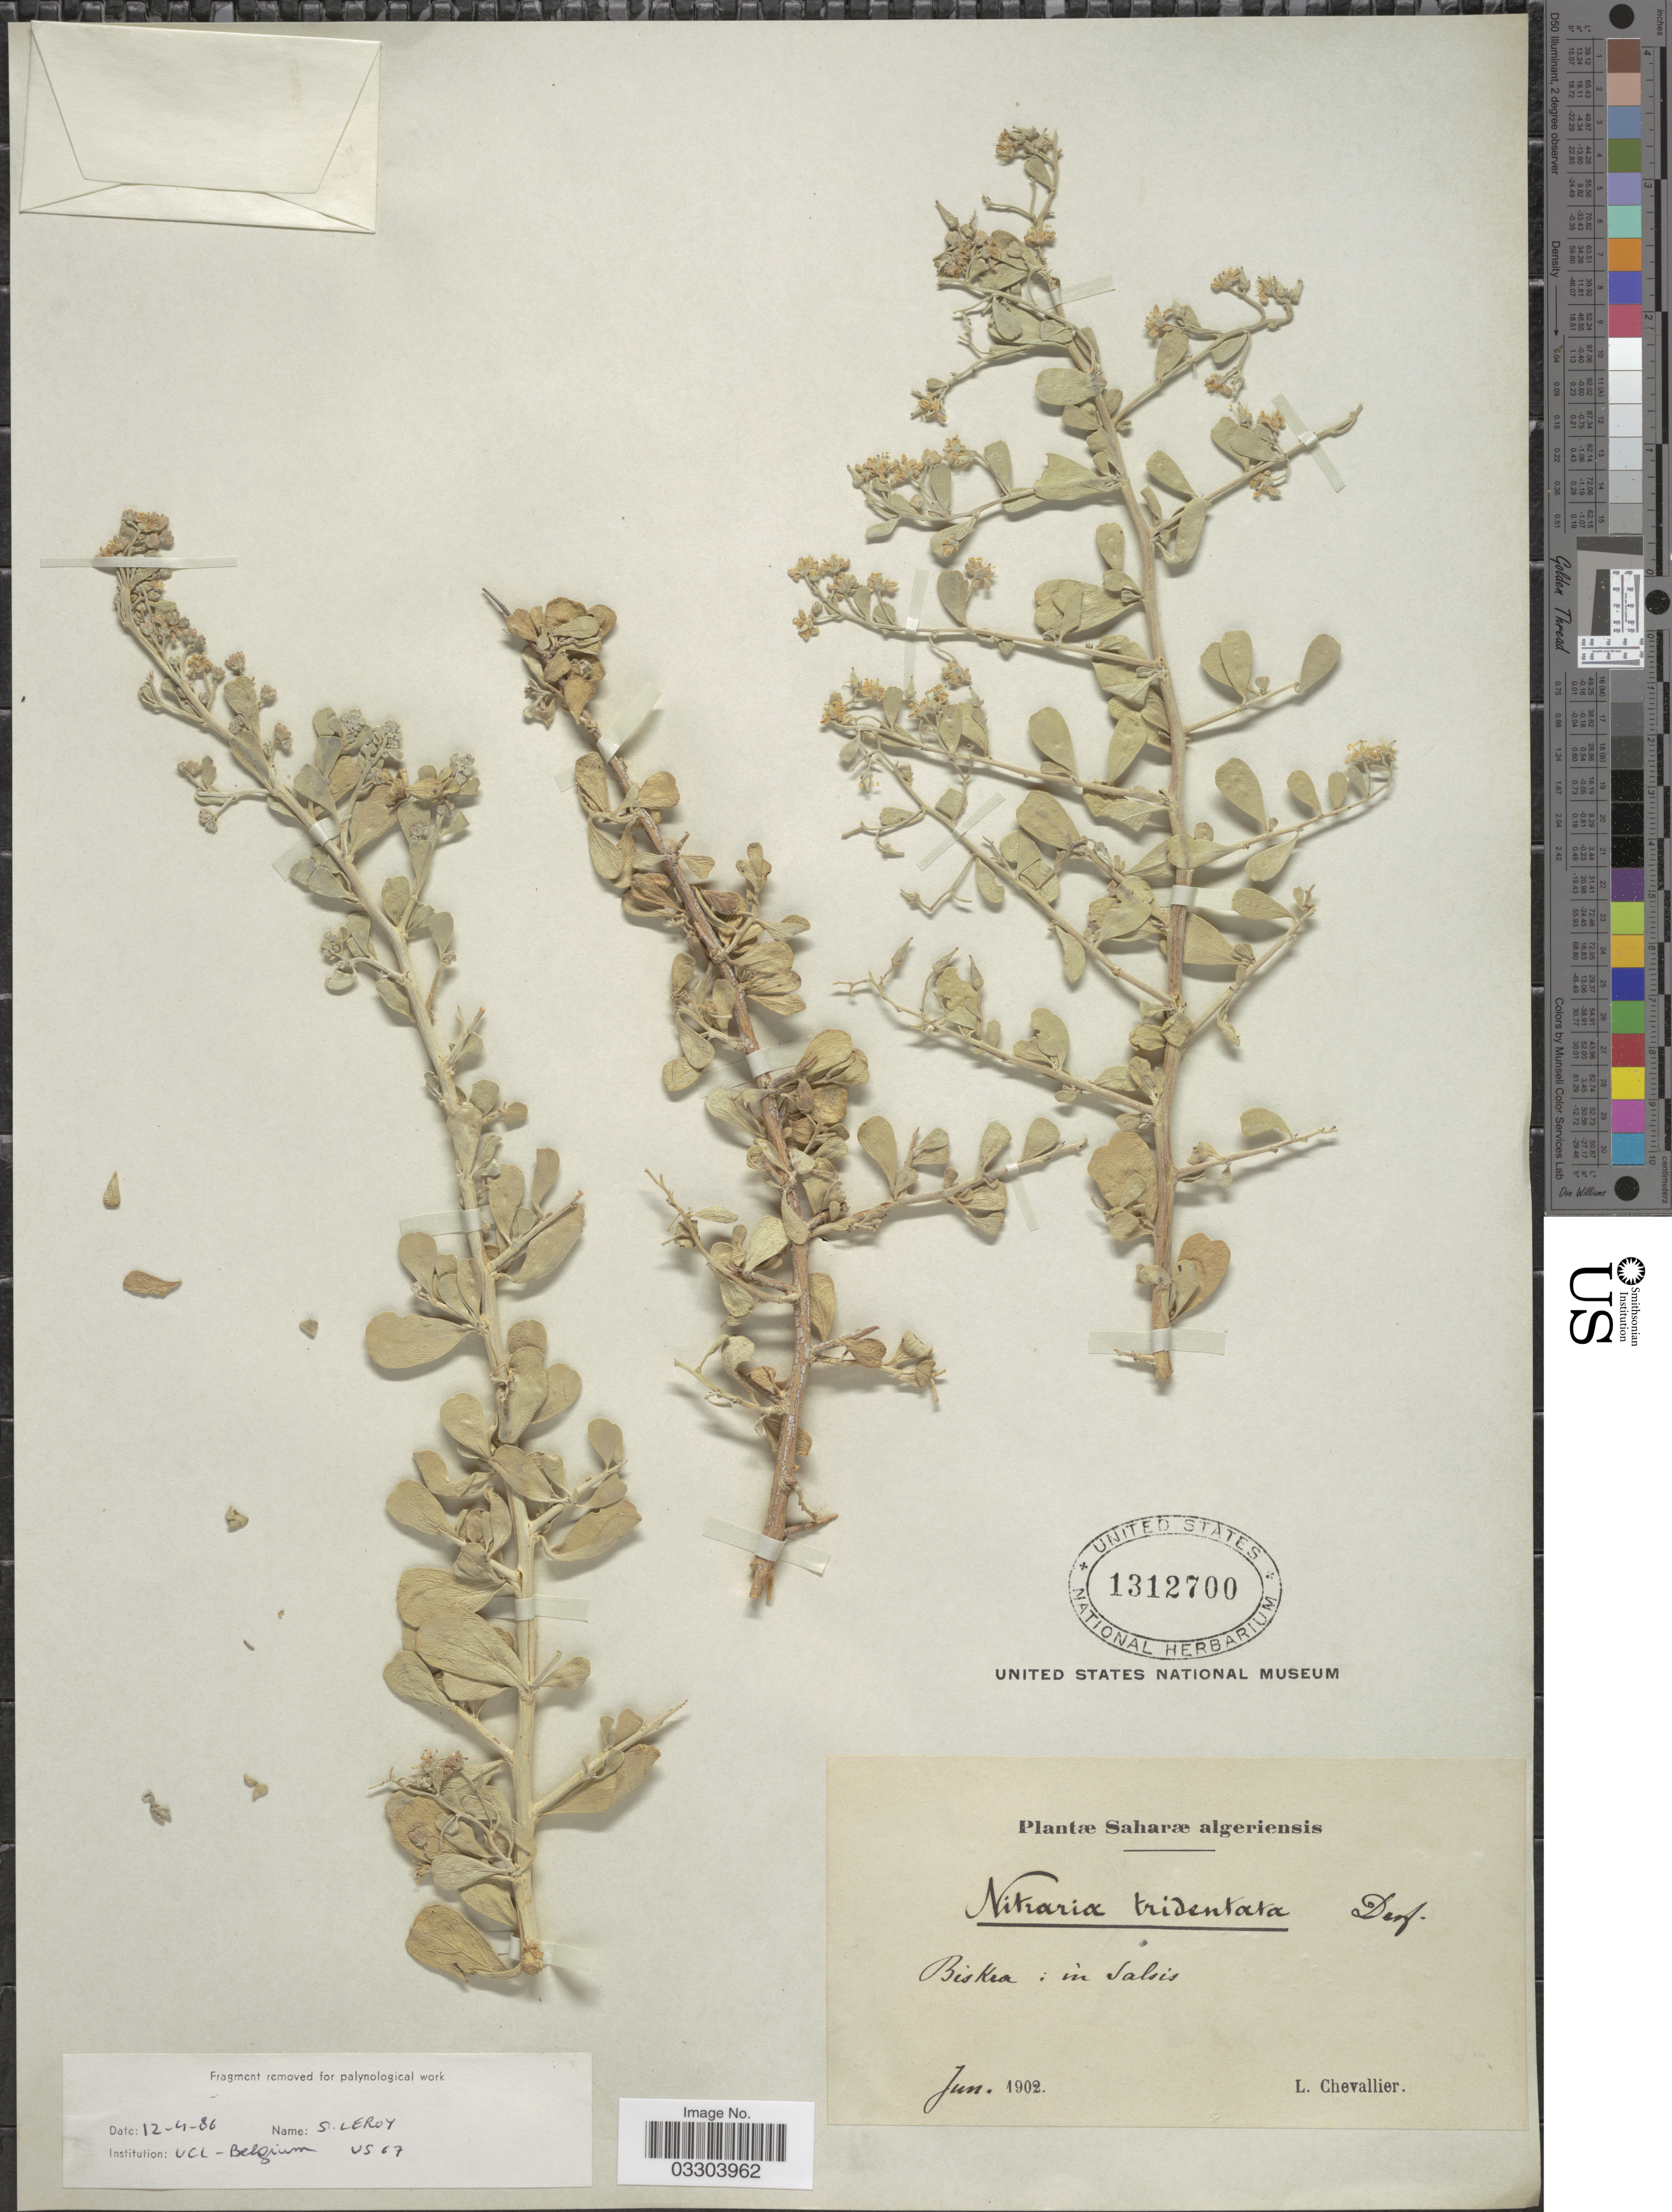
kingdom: Plantae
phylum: Tracheophyta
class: Magnoliopsida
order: Sapindales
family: Nitrariaceae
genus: Nitraria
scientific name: Nitraria retusa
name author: (Forssk.) Asch.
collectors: L. Chevallier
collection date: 1902-06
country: Algeria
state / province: Biskra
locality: Saharæ algeriensis. Biskra: in Salsis.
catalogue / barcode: US 1312700